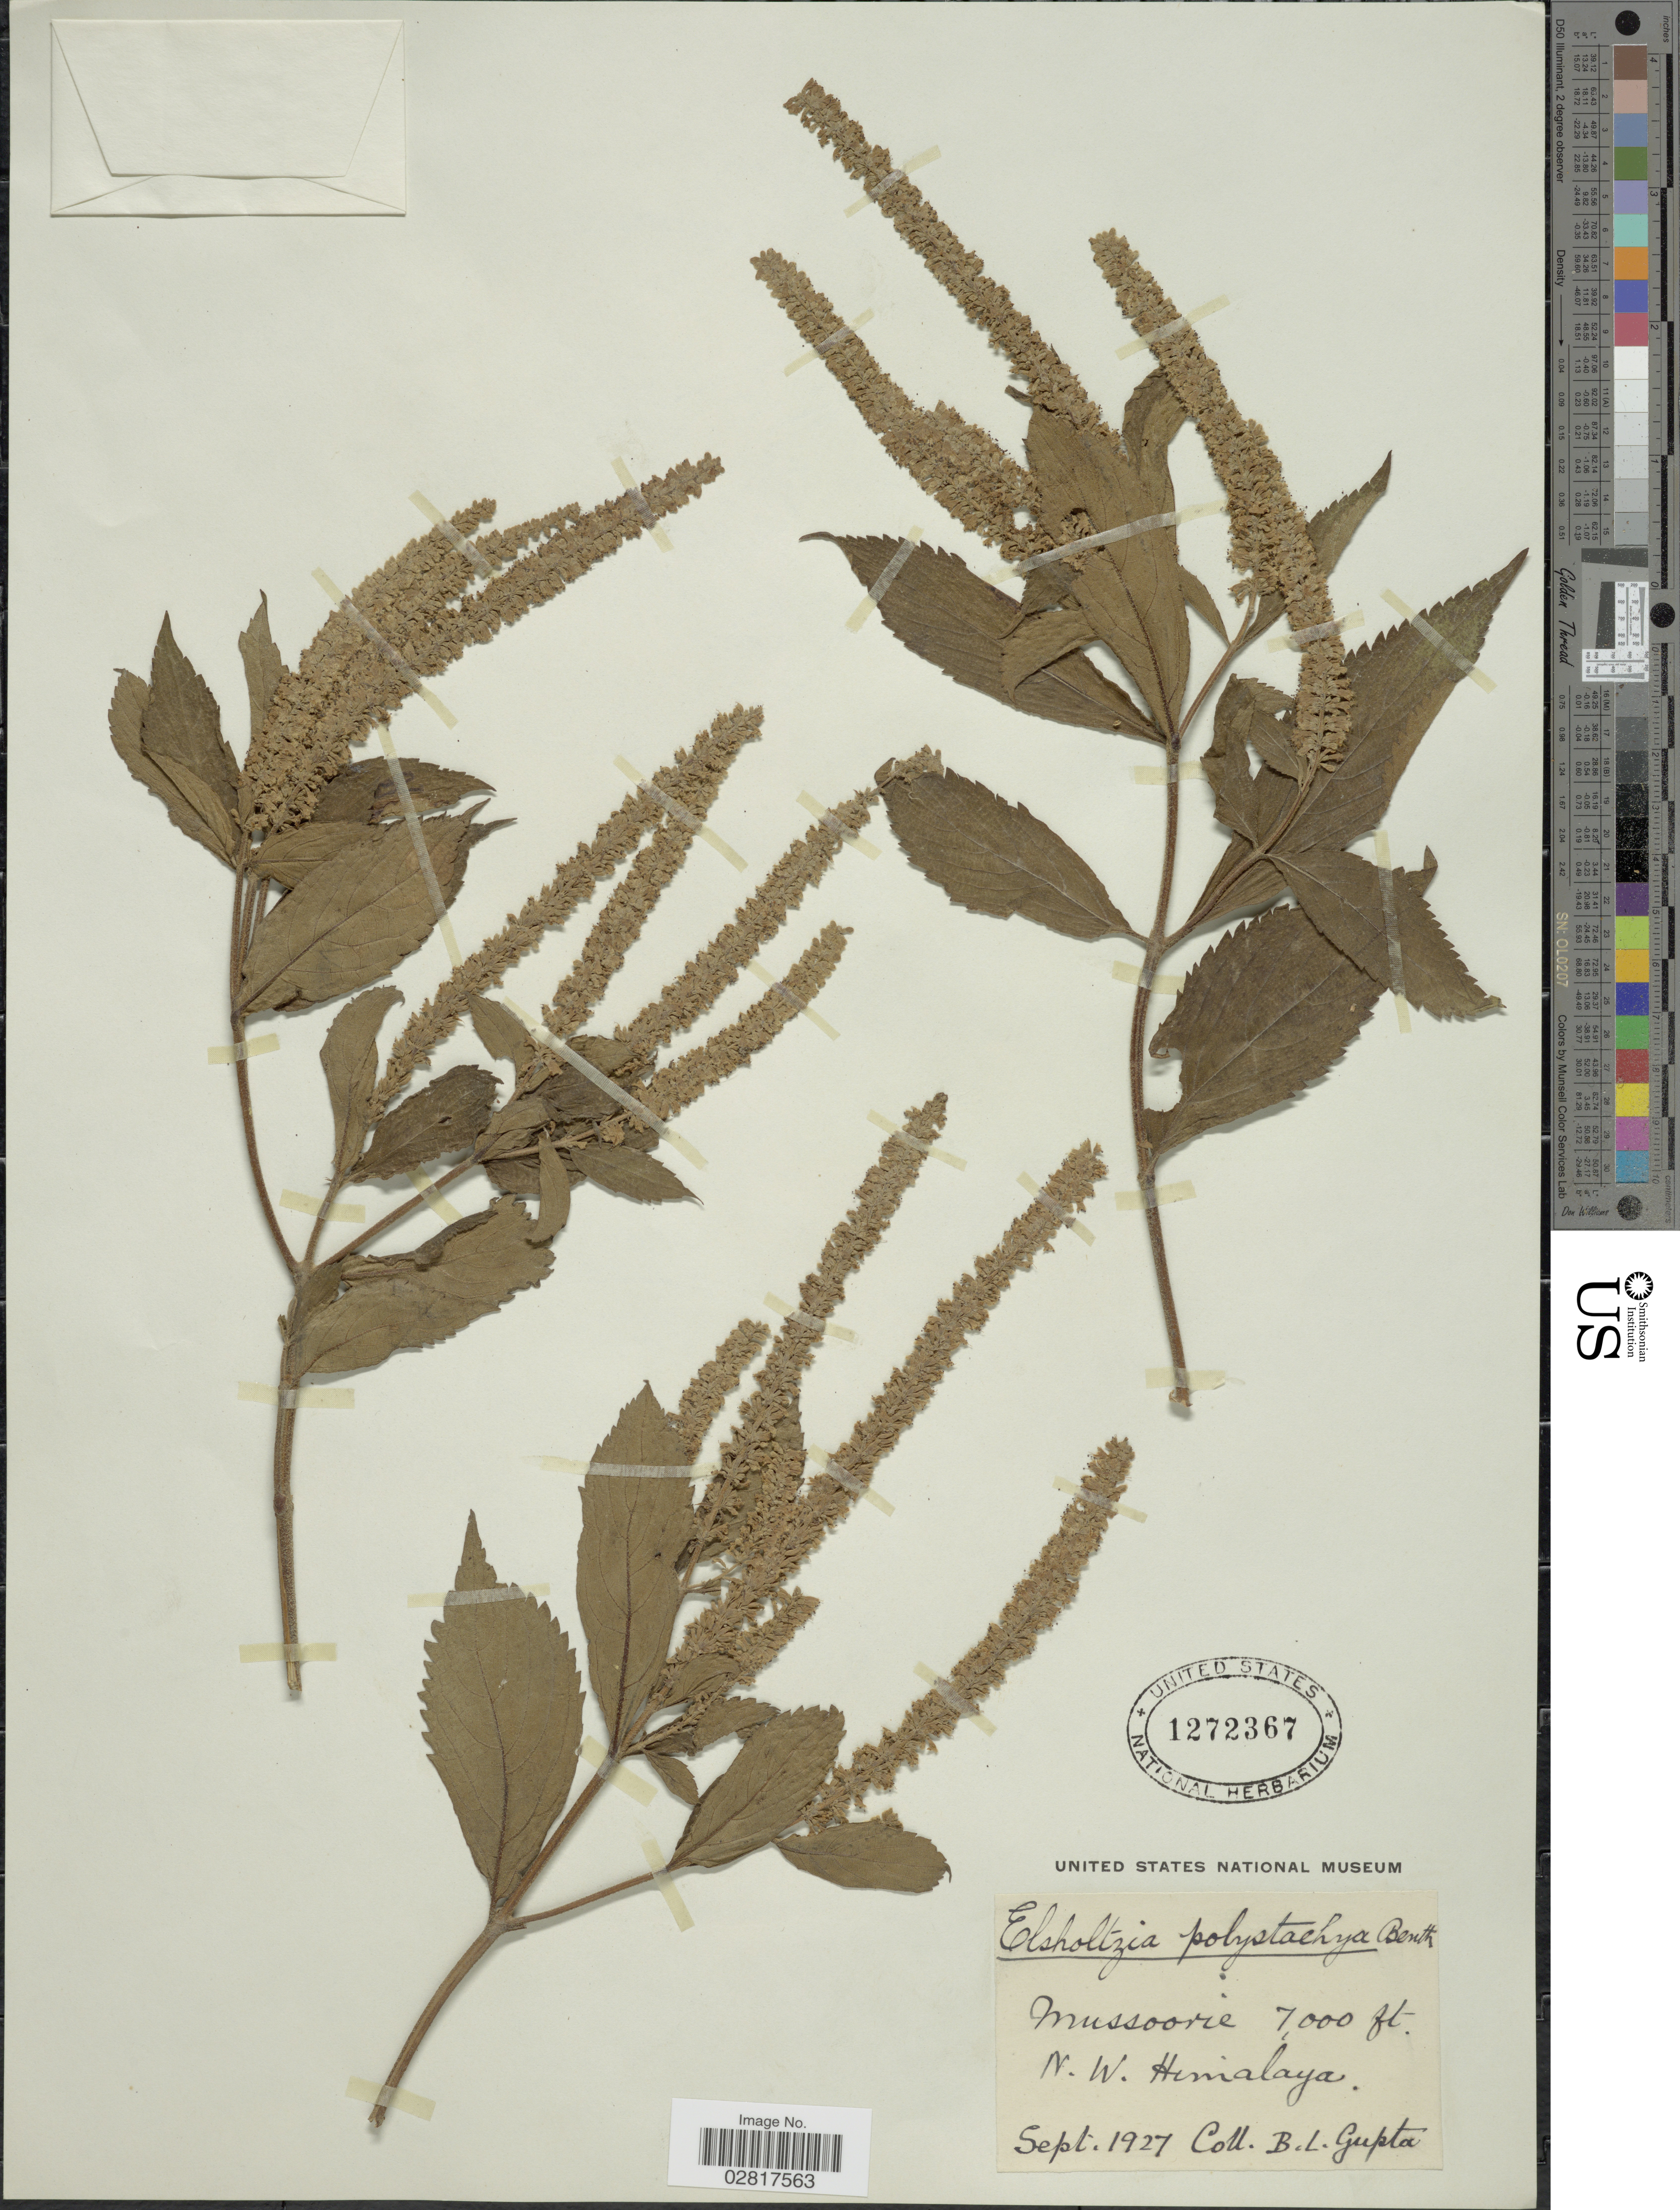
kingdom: Plantae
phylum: Tracheophyta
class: Magnoliopsida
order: Lamiales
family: Lamiaceae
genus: Elsholtzia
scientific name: Elsholtzia fruticosa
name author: (D. Don) Rehder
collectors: B. L. Gupta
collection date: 1927-09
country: India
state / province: Uttarakhand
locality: Mussoorie, N.W. Himalaya.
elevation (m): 2134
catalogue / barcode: US 1272367